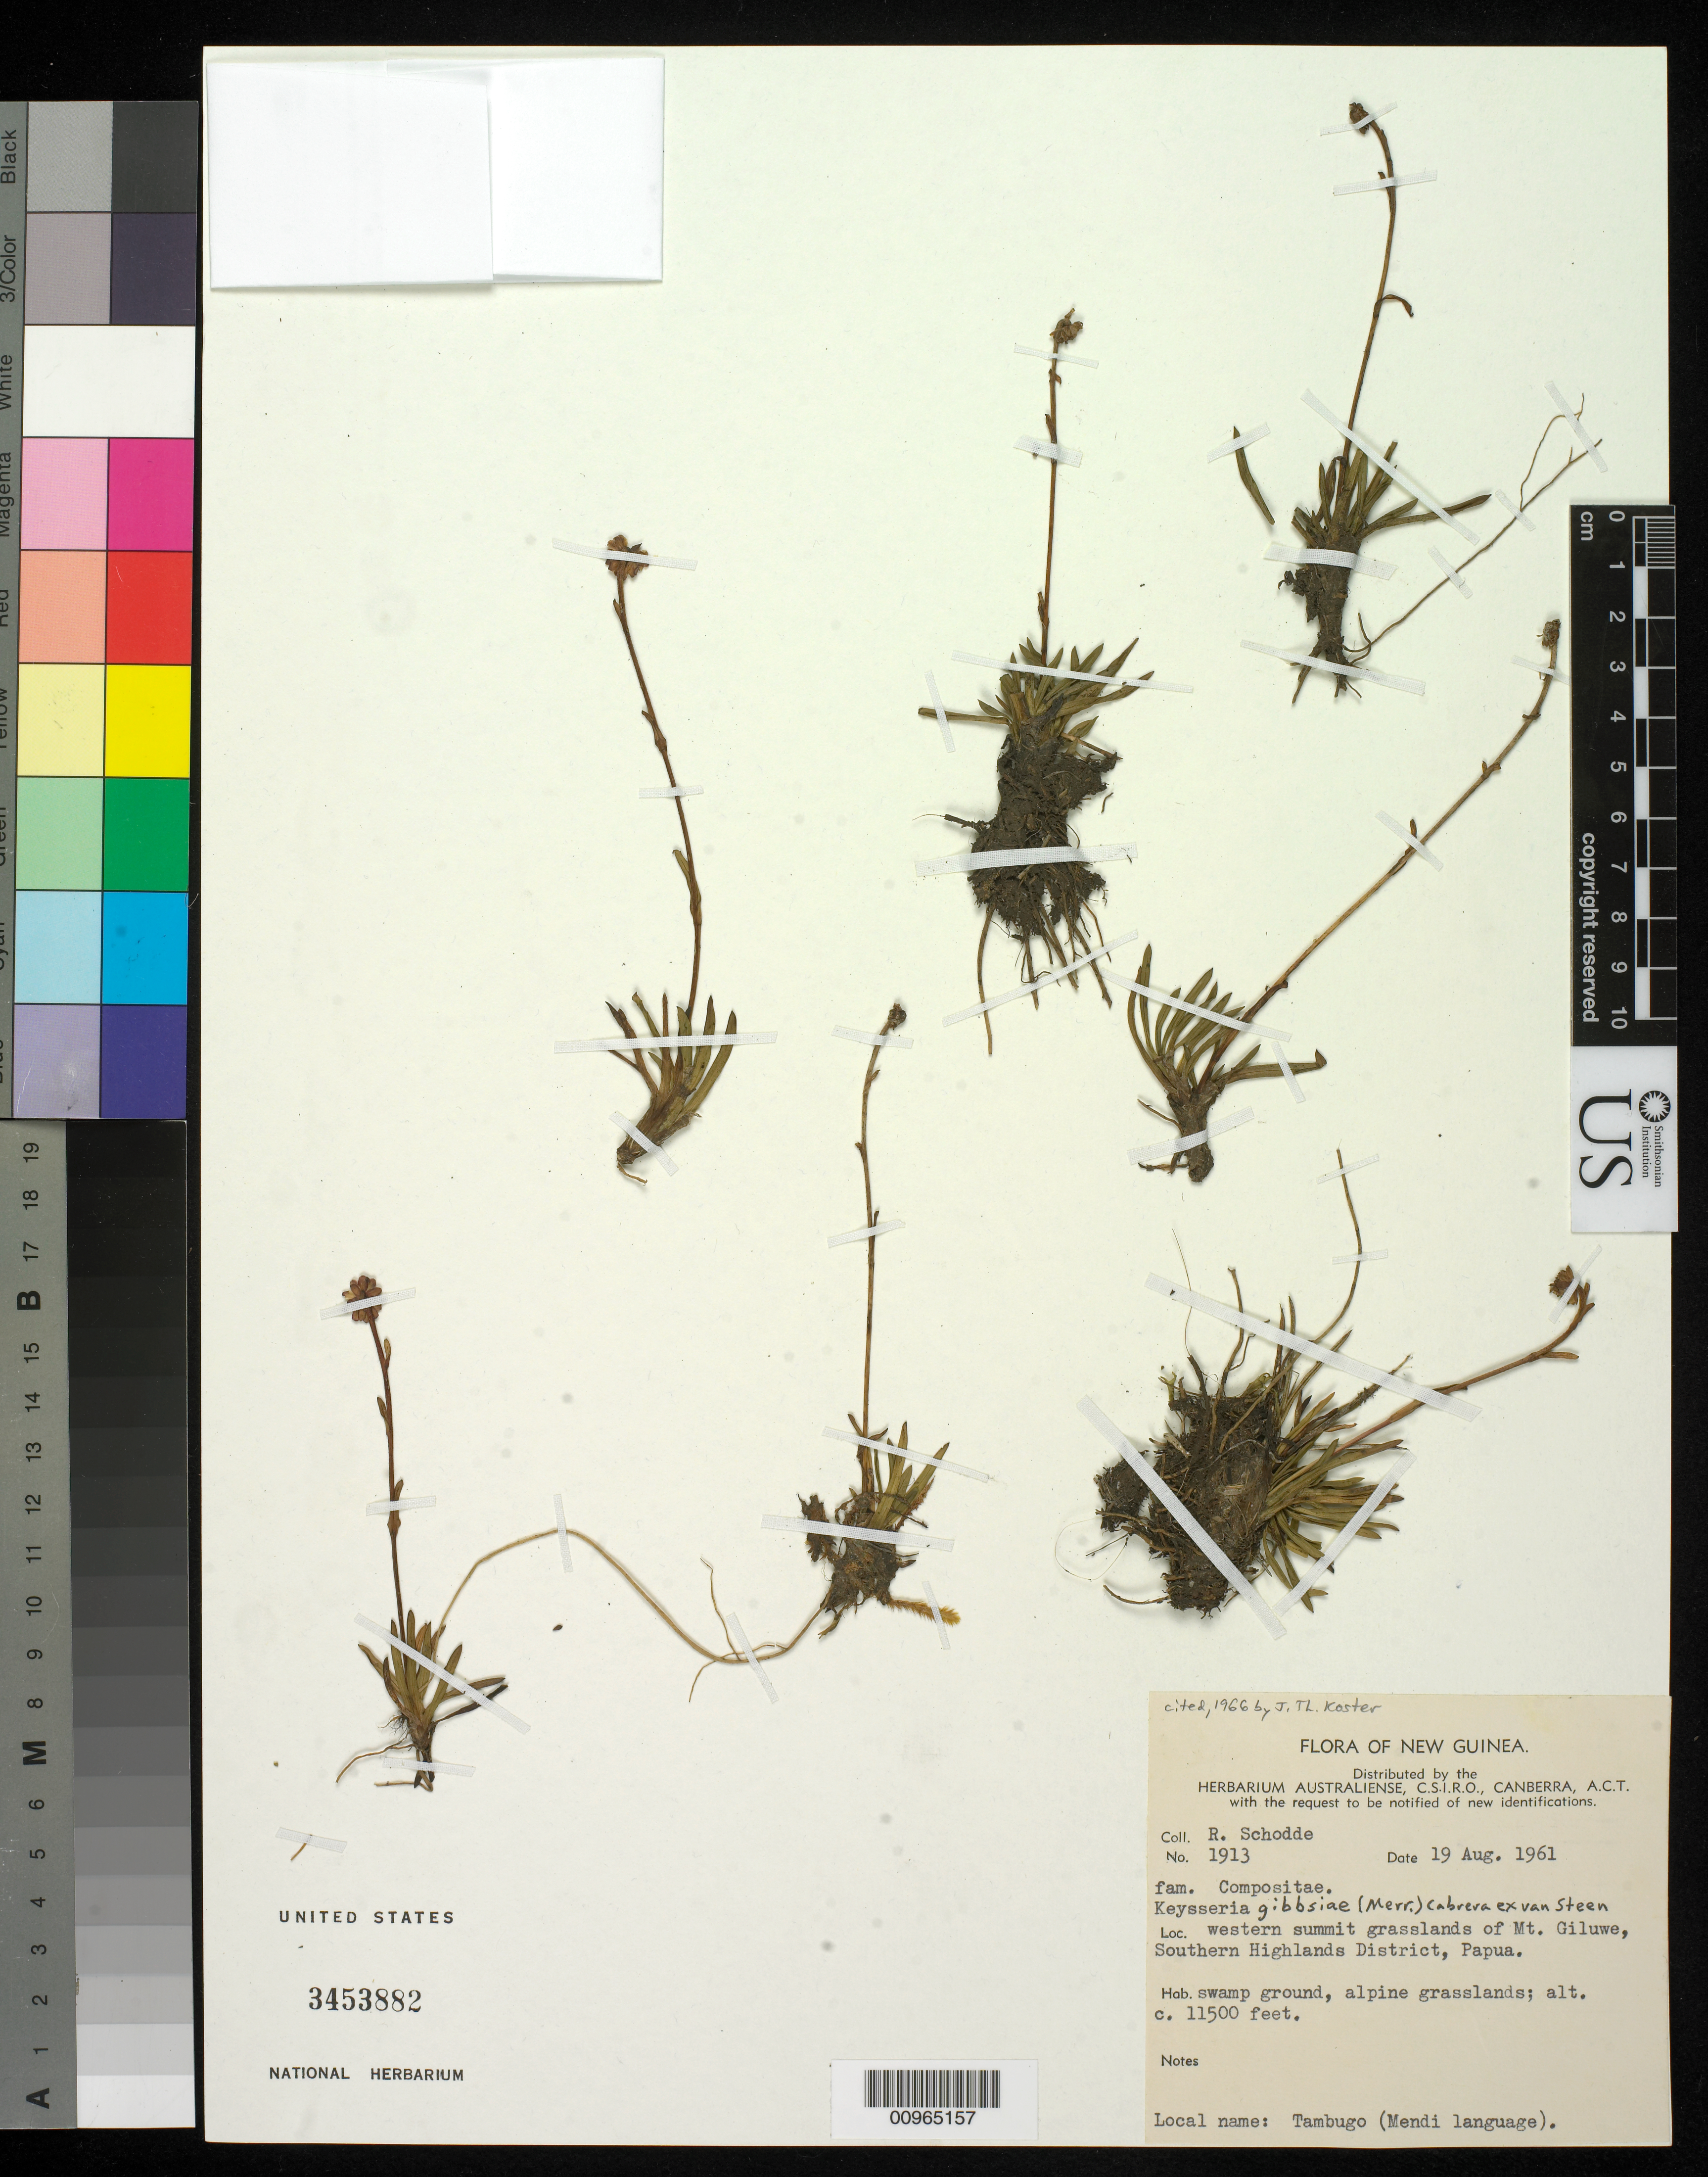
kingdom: Plantae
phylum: Tracheophyta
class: Magnoliopsida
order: Asterales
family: Asteraceae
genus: Keysseria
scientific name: Keysseria gibbsiae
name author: (Merr.) Cabrera ex Steen.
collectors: R. Schodde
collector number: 1913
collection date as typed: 19 Aug 1961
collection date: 1961-08-19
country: Papua New Guinea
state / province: Southern Highlands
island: New Guinea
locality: Western summit grasslands of Mt. Giluwe.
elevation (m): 3505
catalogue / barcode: US 3453882